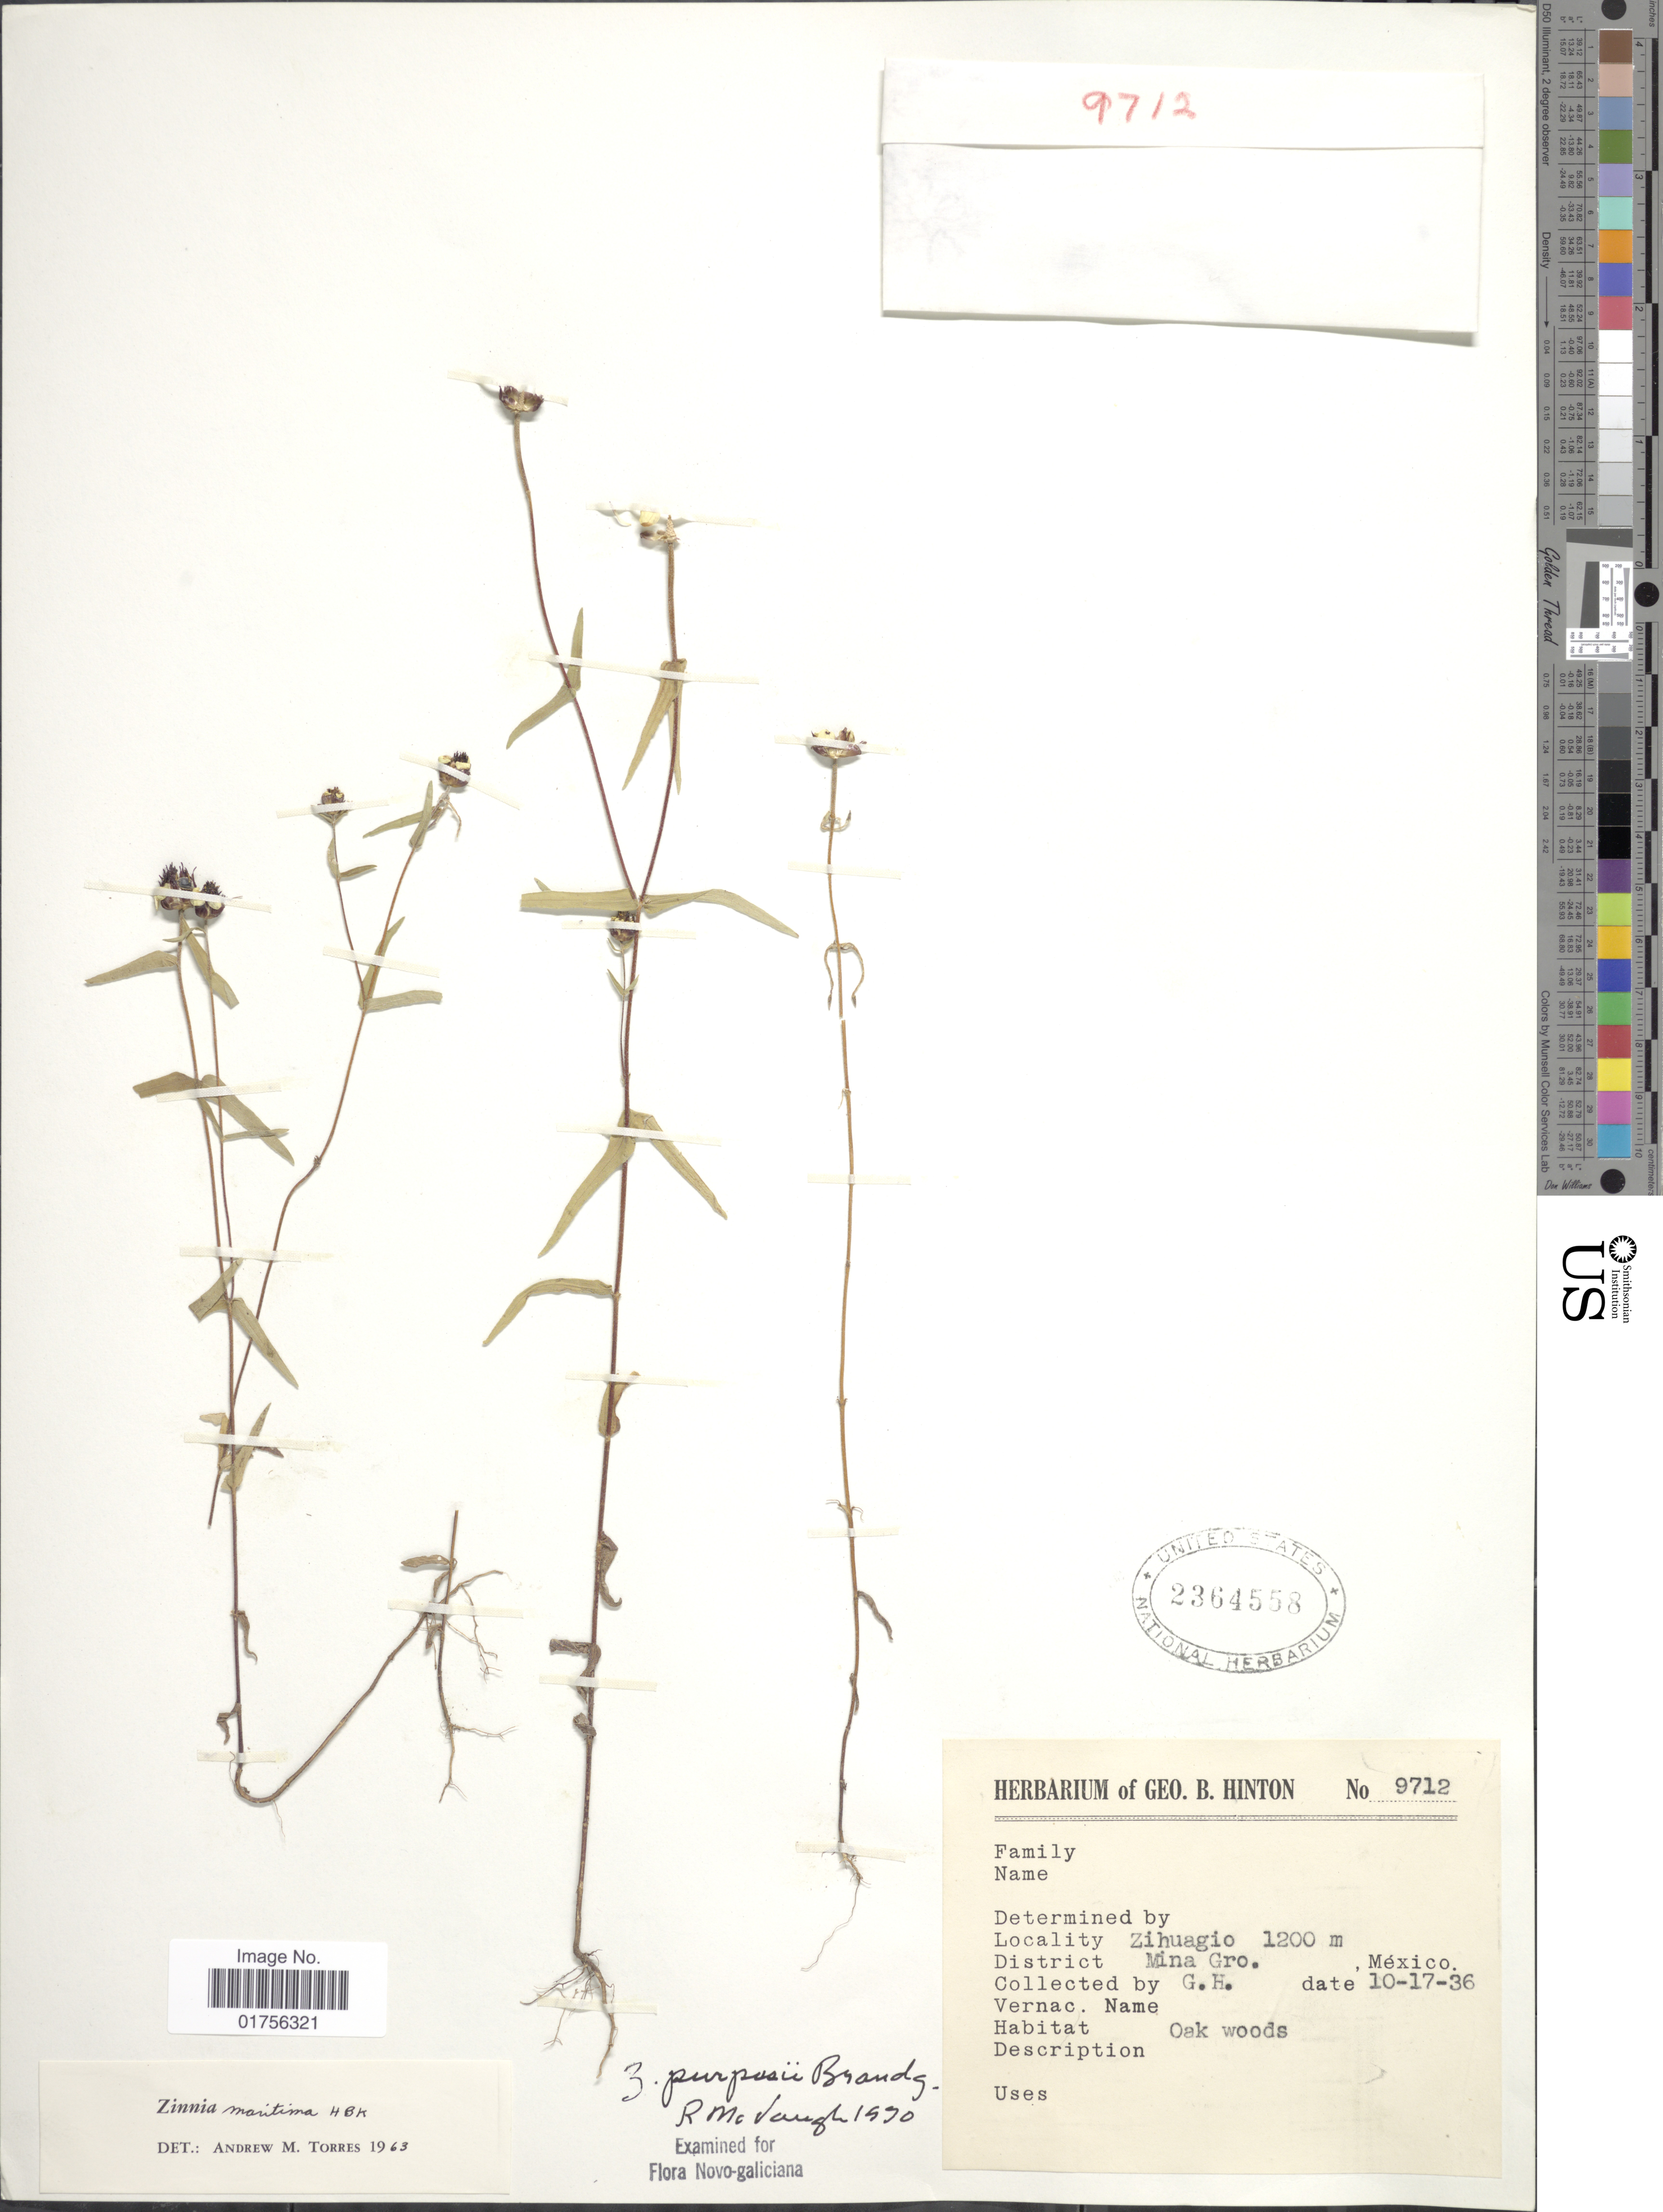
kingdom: Plantae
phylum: Tracheophyta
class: Magnoliopsida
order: Asterales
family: Asteraceae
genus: Zinnia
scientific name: Zinnia purpusii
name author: Brandegee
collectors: G. B. Hinton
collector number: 9712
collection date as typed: Transcribed d/m/y: 17/10/36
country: Mexico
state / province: Guerrero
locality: Zihuagio, District Mina, Gro., Mexico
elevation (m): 1200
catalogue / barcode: US 2364558